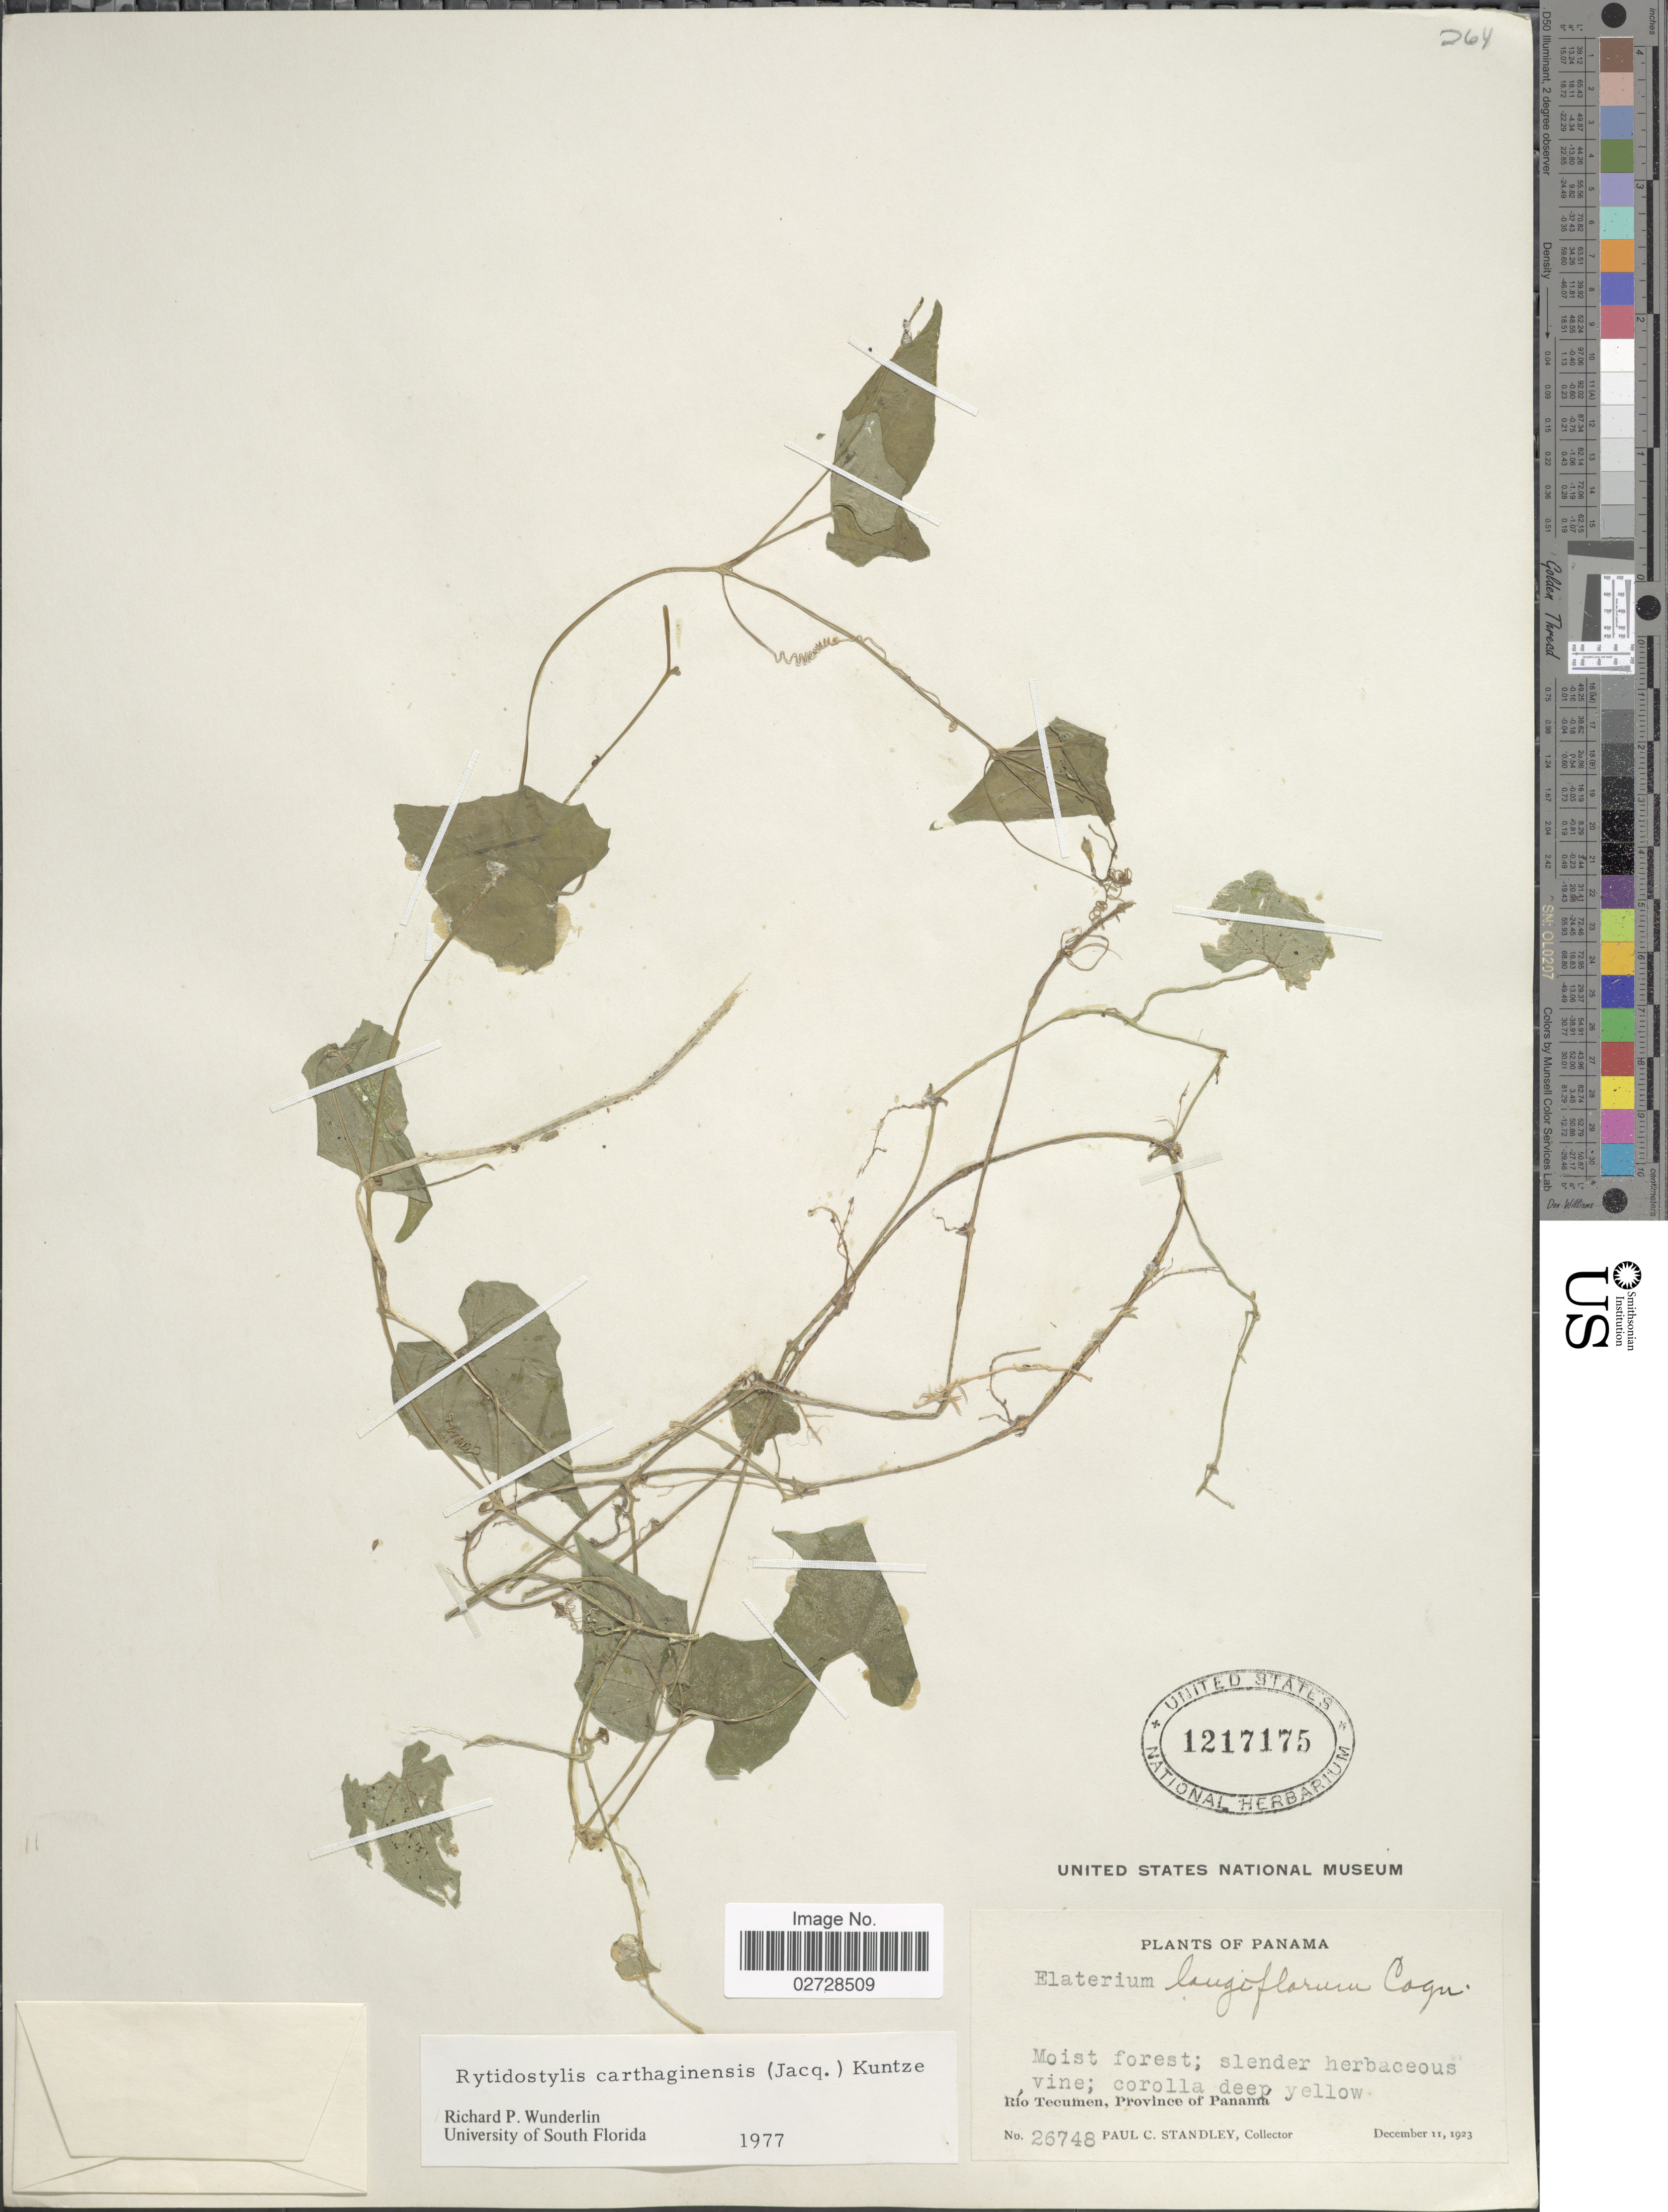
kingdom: Plantae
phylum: Tracheophyta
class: Magnoliopsida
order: Cucurbitales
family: Cucurbitaceae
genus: Cyclanthera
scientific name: Cyclanthera carthagenensis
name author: (Jacq.) H. Schaef. & S.S. Renner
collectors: P. C. Standley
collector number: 26748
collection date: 1923-12-11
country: Panama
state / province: Panamá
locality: Rio Tecumen.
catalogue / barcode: US 1217175